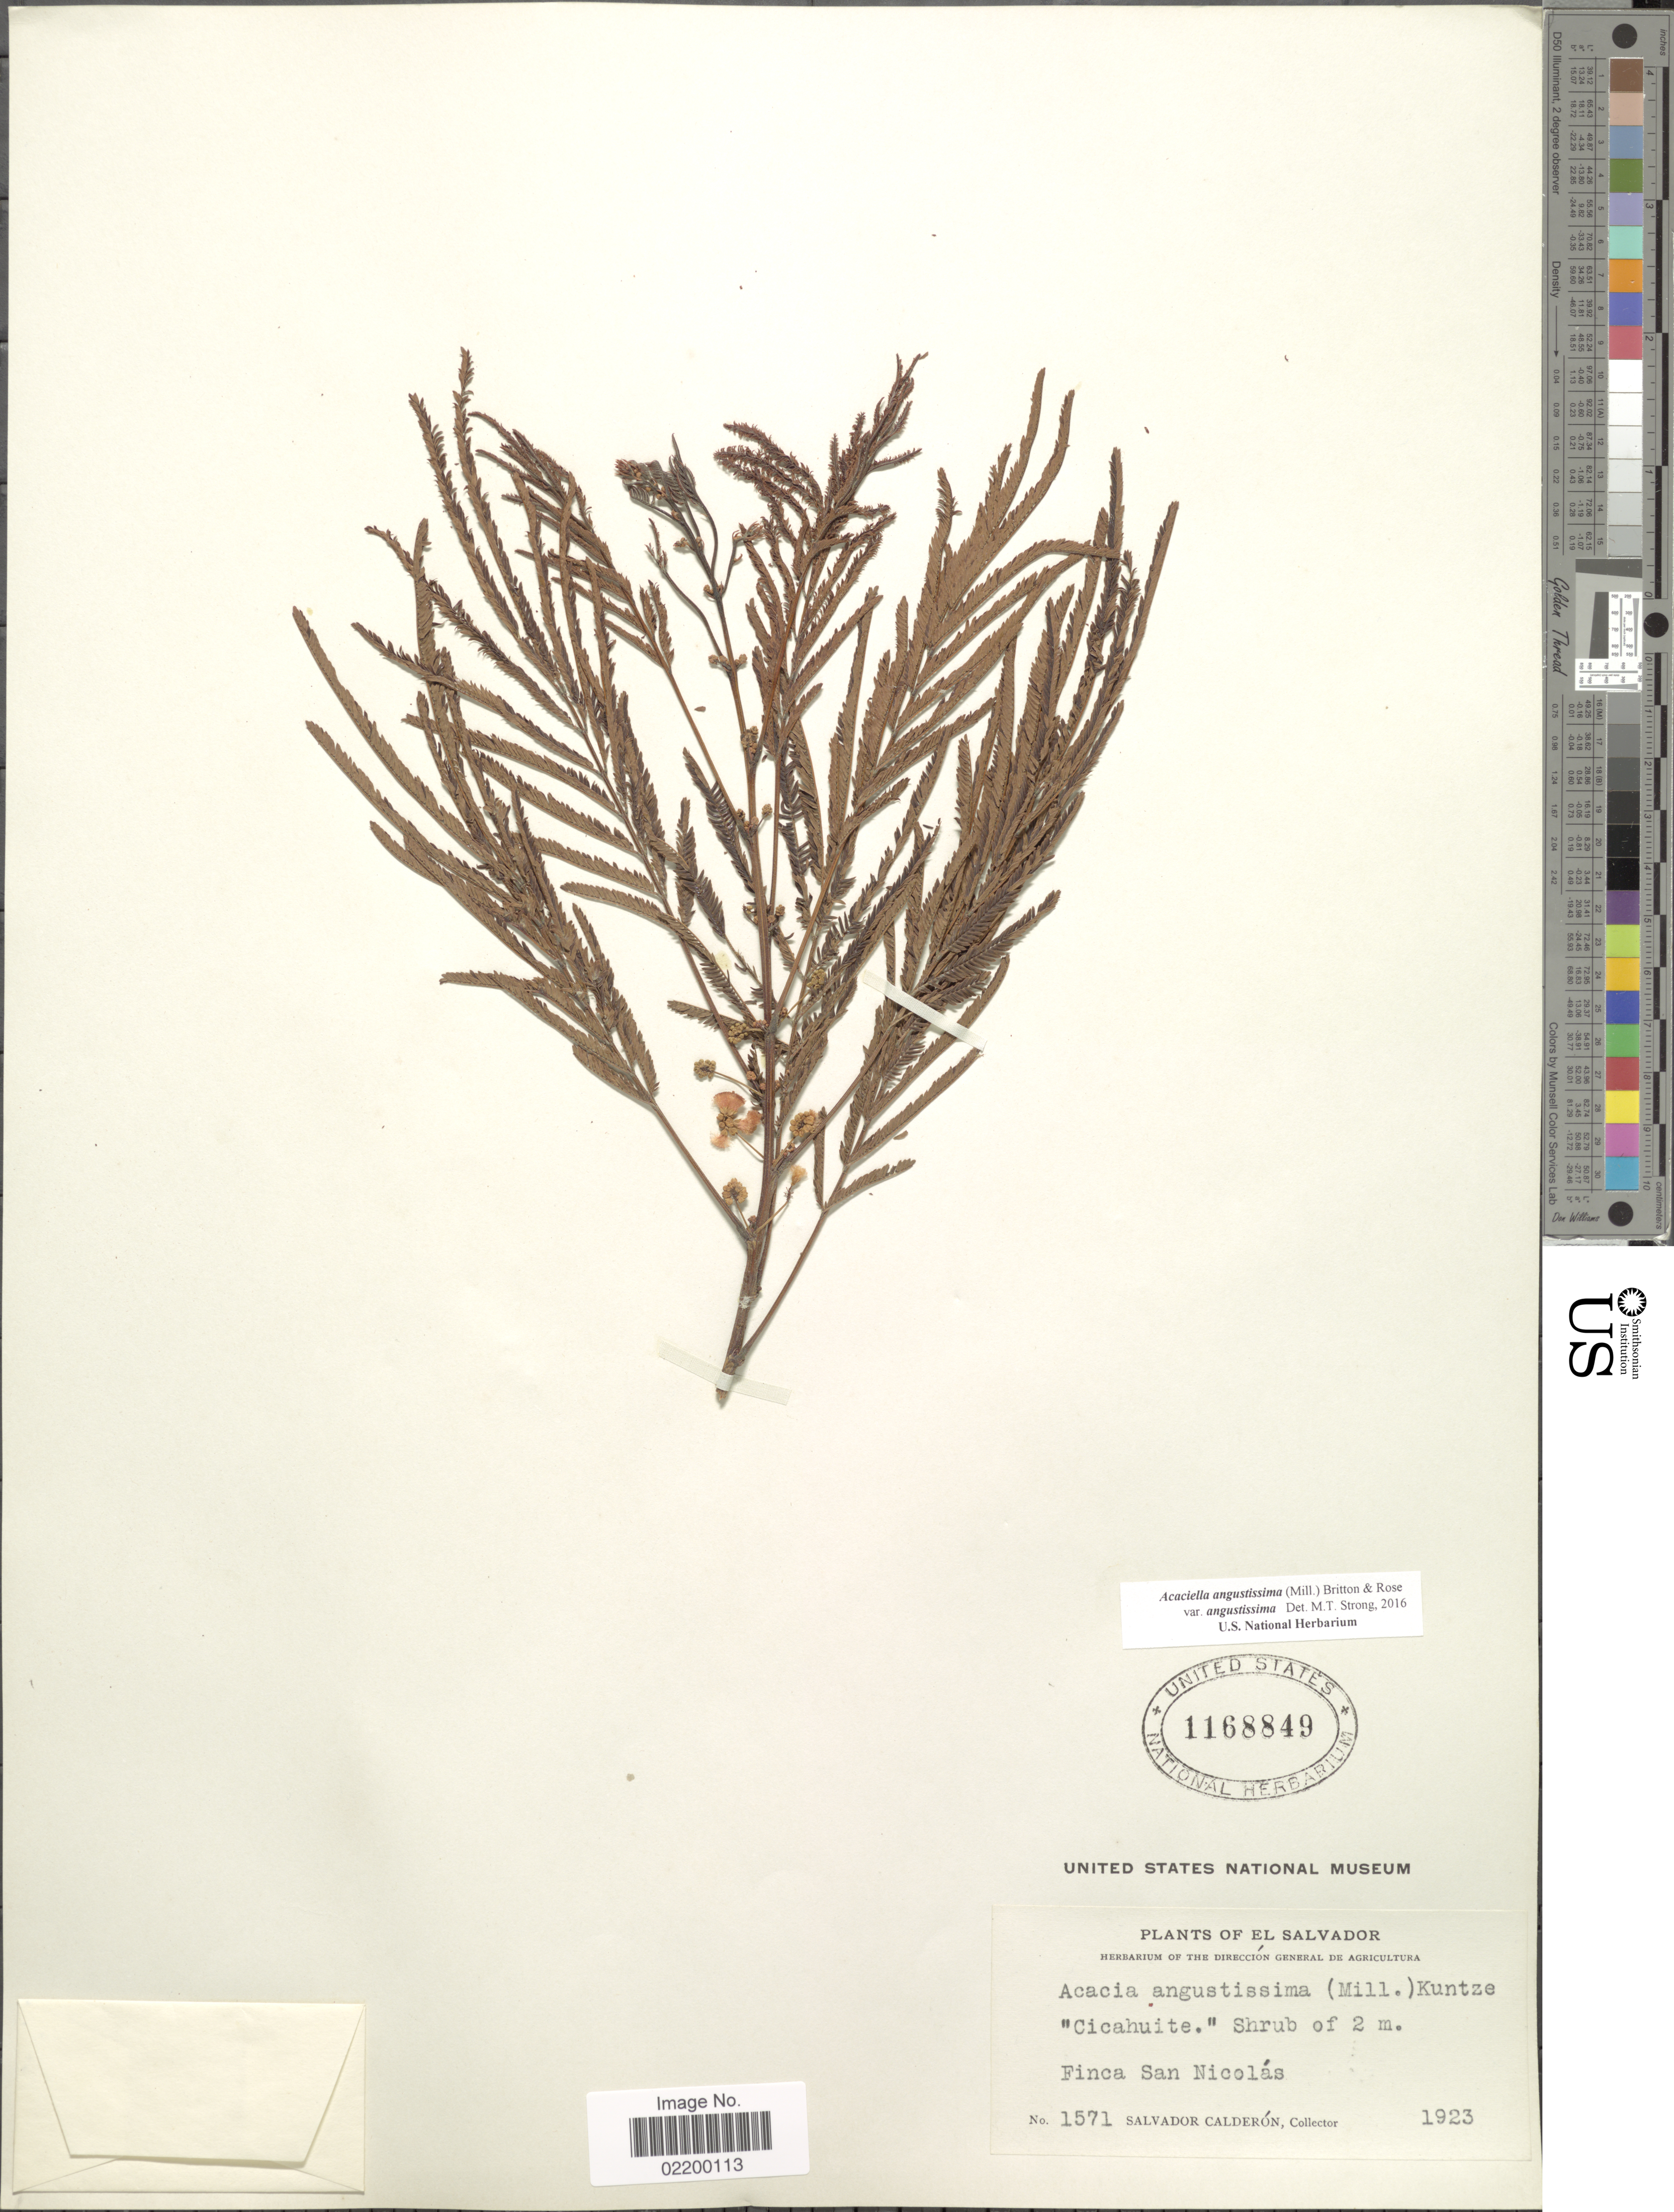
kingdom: Plantae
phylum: Tracheophyta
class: Magnoliopsida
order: Fabales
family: Fabaceae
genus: Acaciella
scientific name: Acaciella angustissima var. angustissima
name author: (Mill.) Britton & Rose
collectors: S. Calderón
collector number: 1571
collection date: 1923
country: El Salvador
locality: El Salvador, Finca San Nicolas.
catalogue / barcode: US 1168849